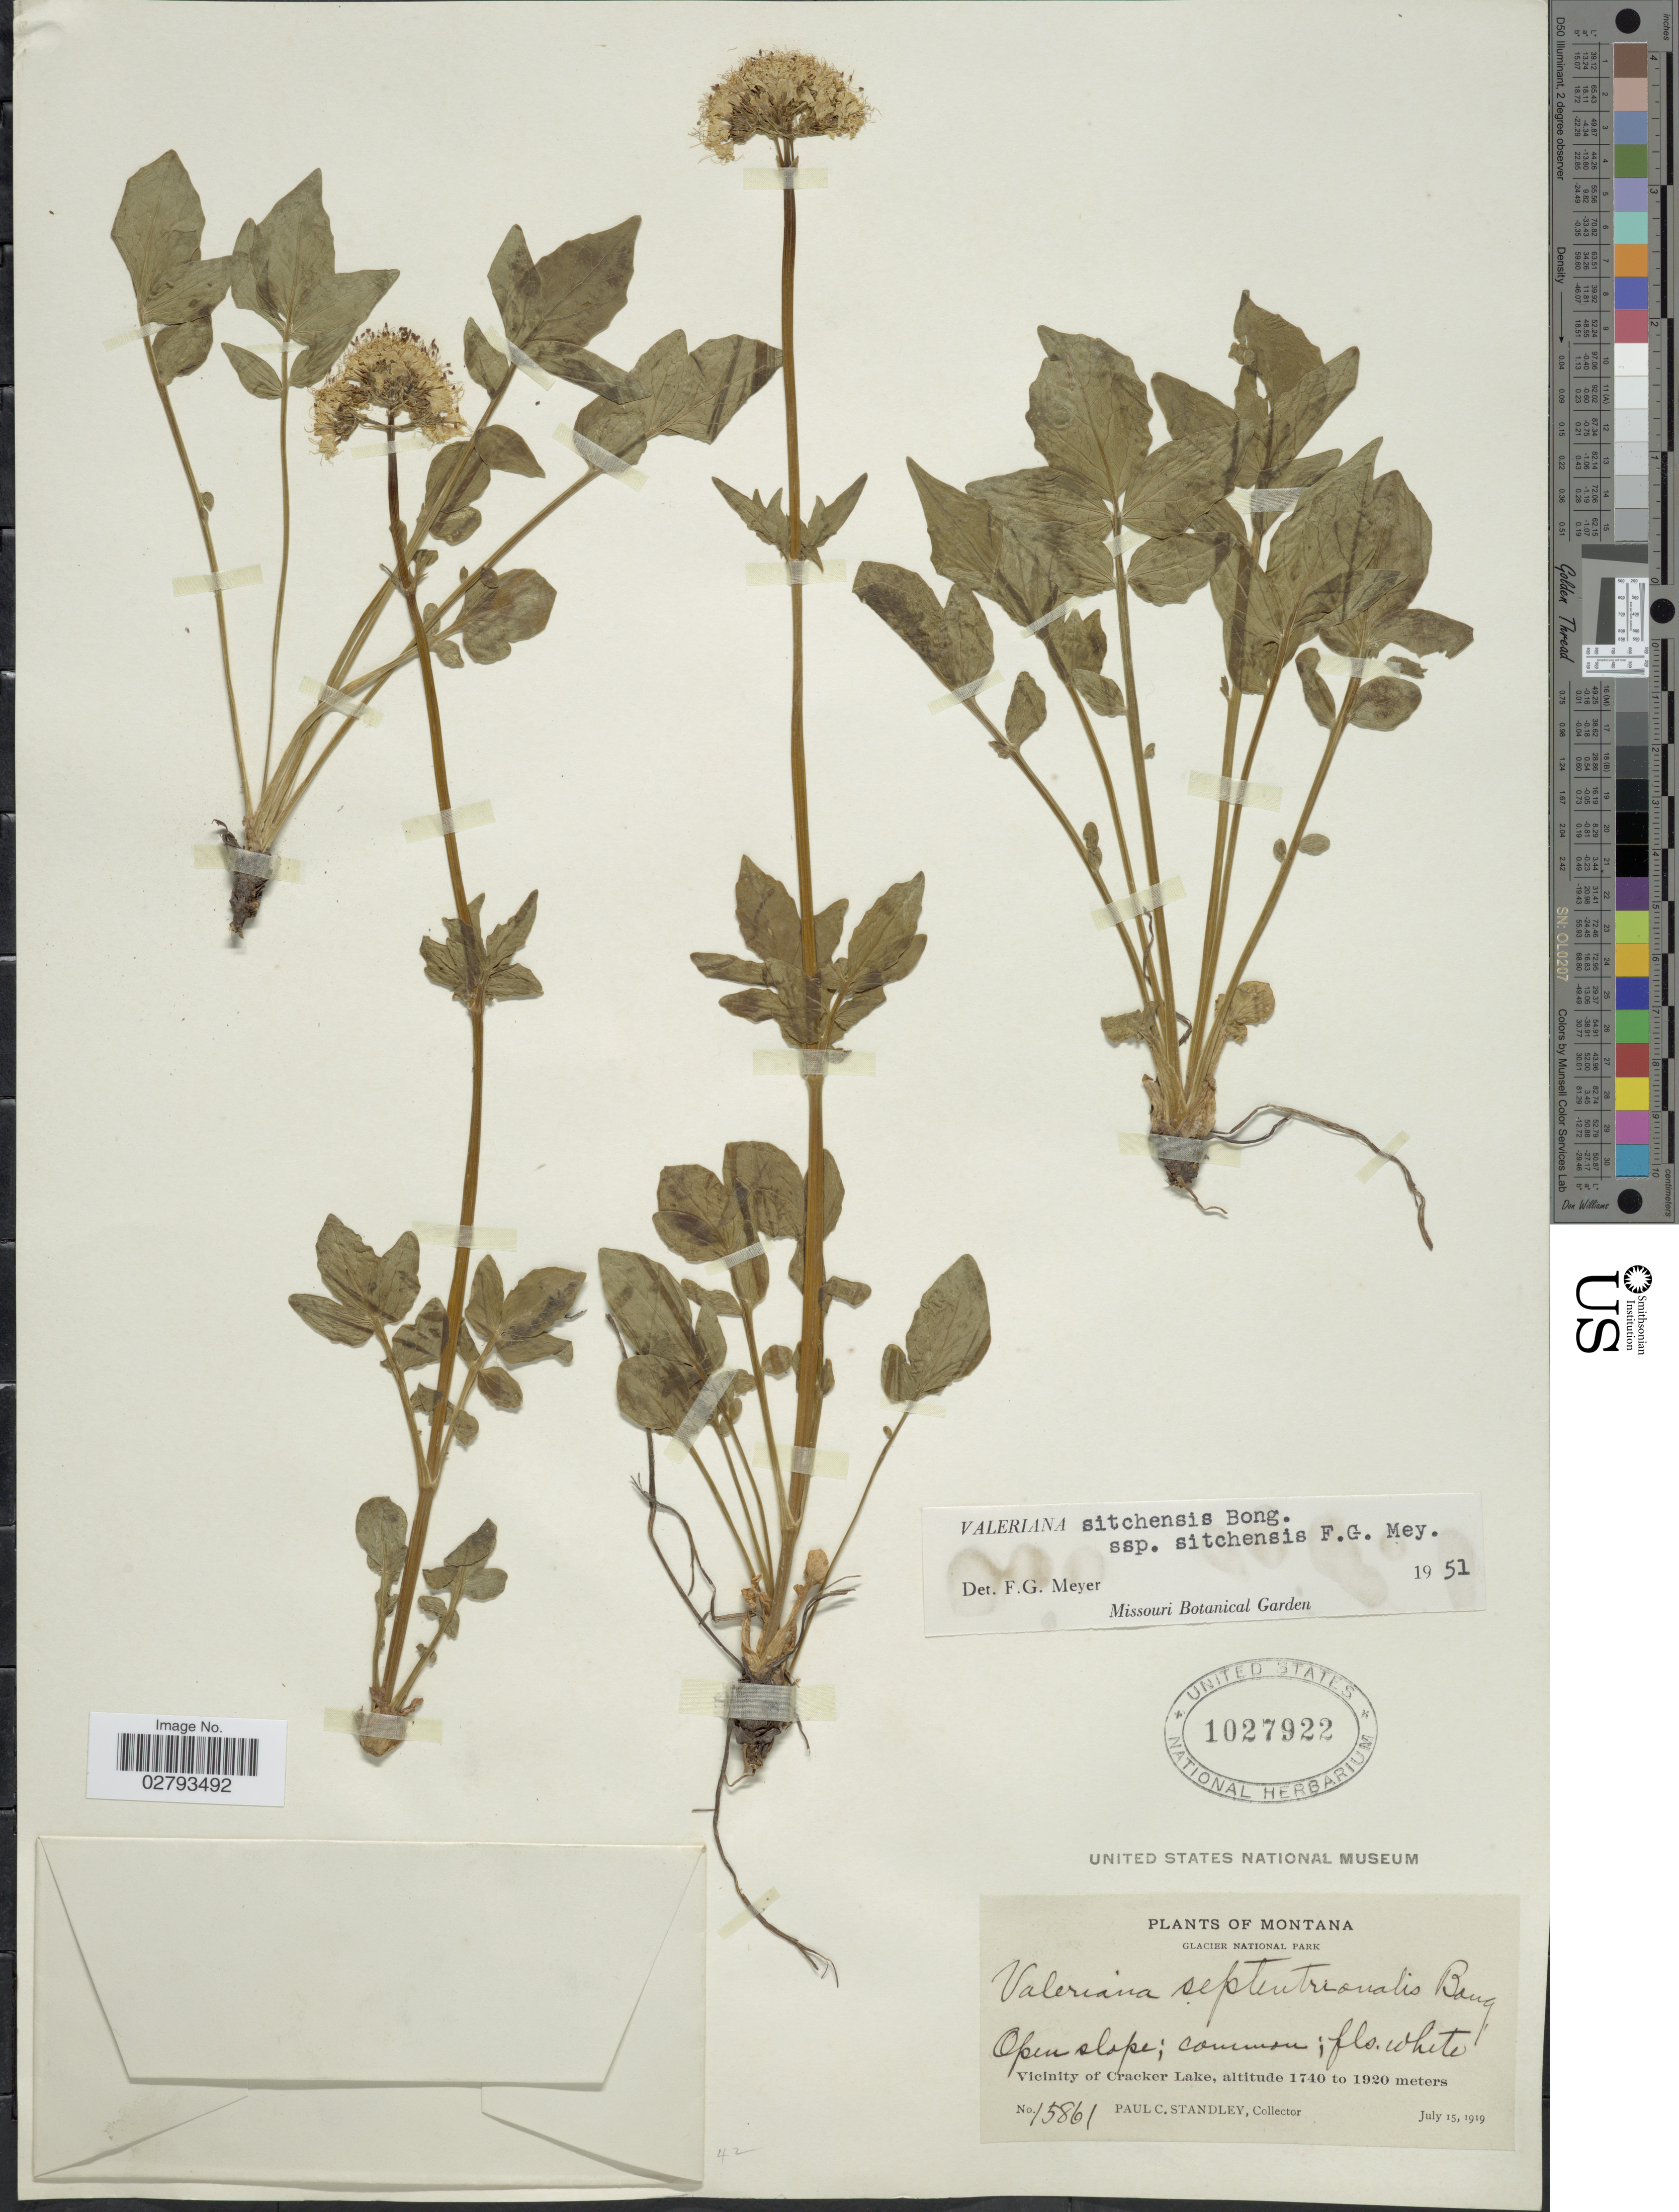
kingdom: Plantae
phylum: Tracheophyta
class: Magnoliopsida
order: Dipsacales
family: Caprifoliaceae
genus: Valeriana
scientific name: Valeriana sitchensis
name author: Bong.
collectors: P. C. Standley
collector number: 15861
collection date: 1919-07-15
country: United States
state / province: Montana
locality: Glacier National Park. Vicinity of Cracker Lake.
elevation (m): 1740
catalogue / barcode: US 1027922